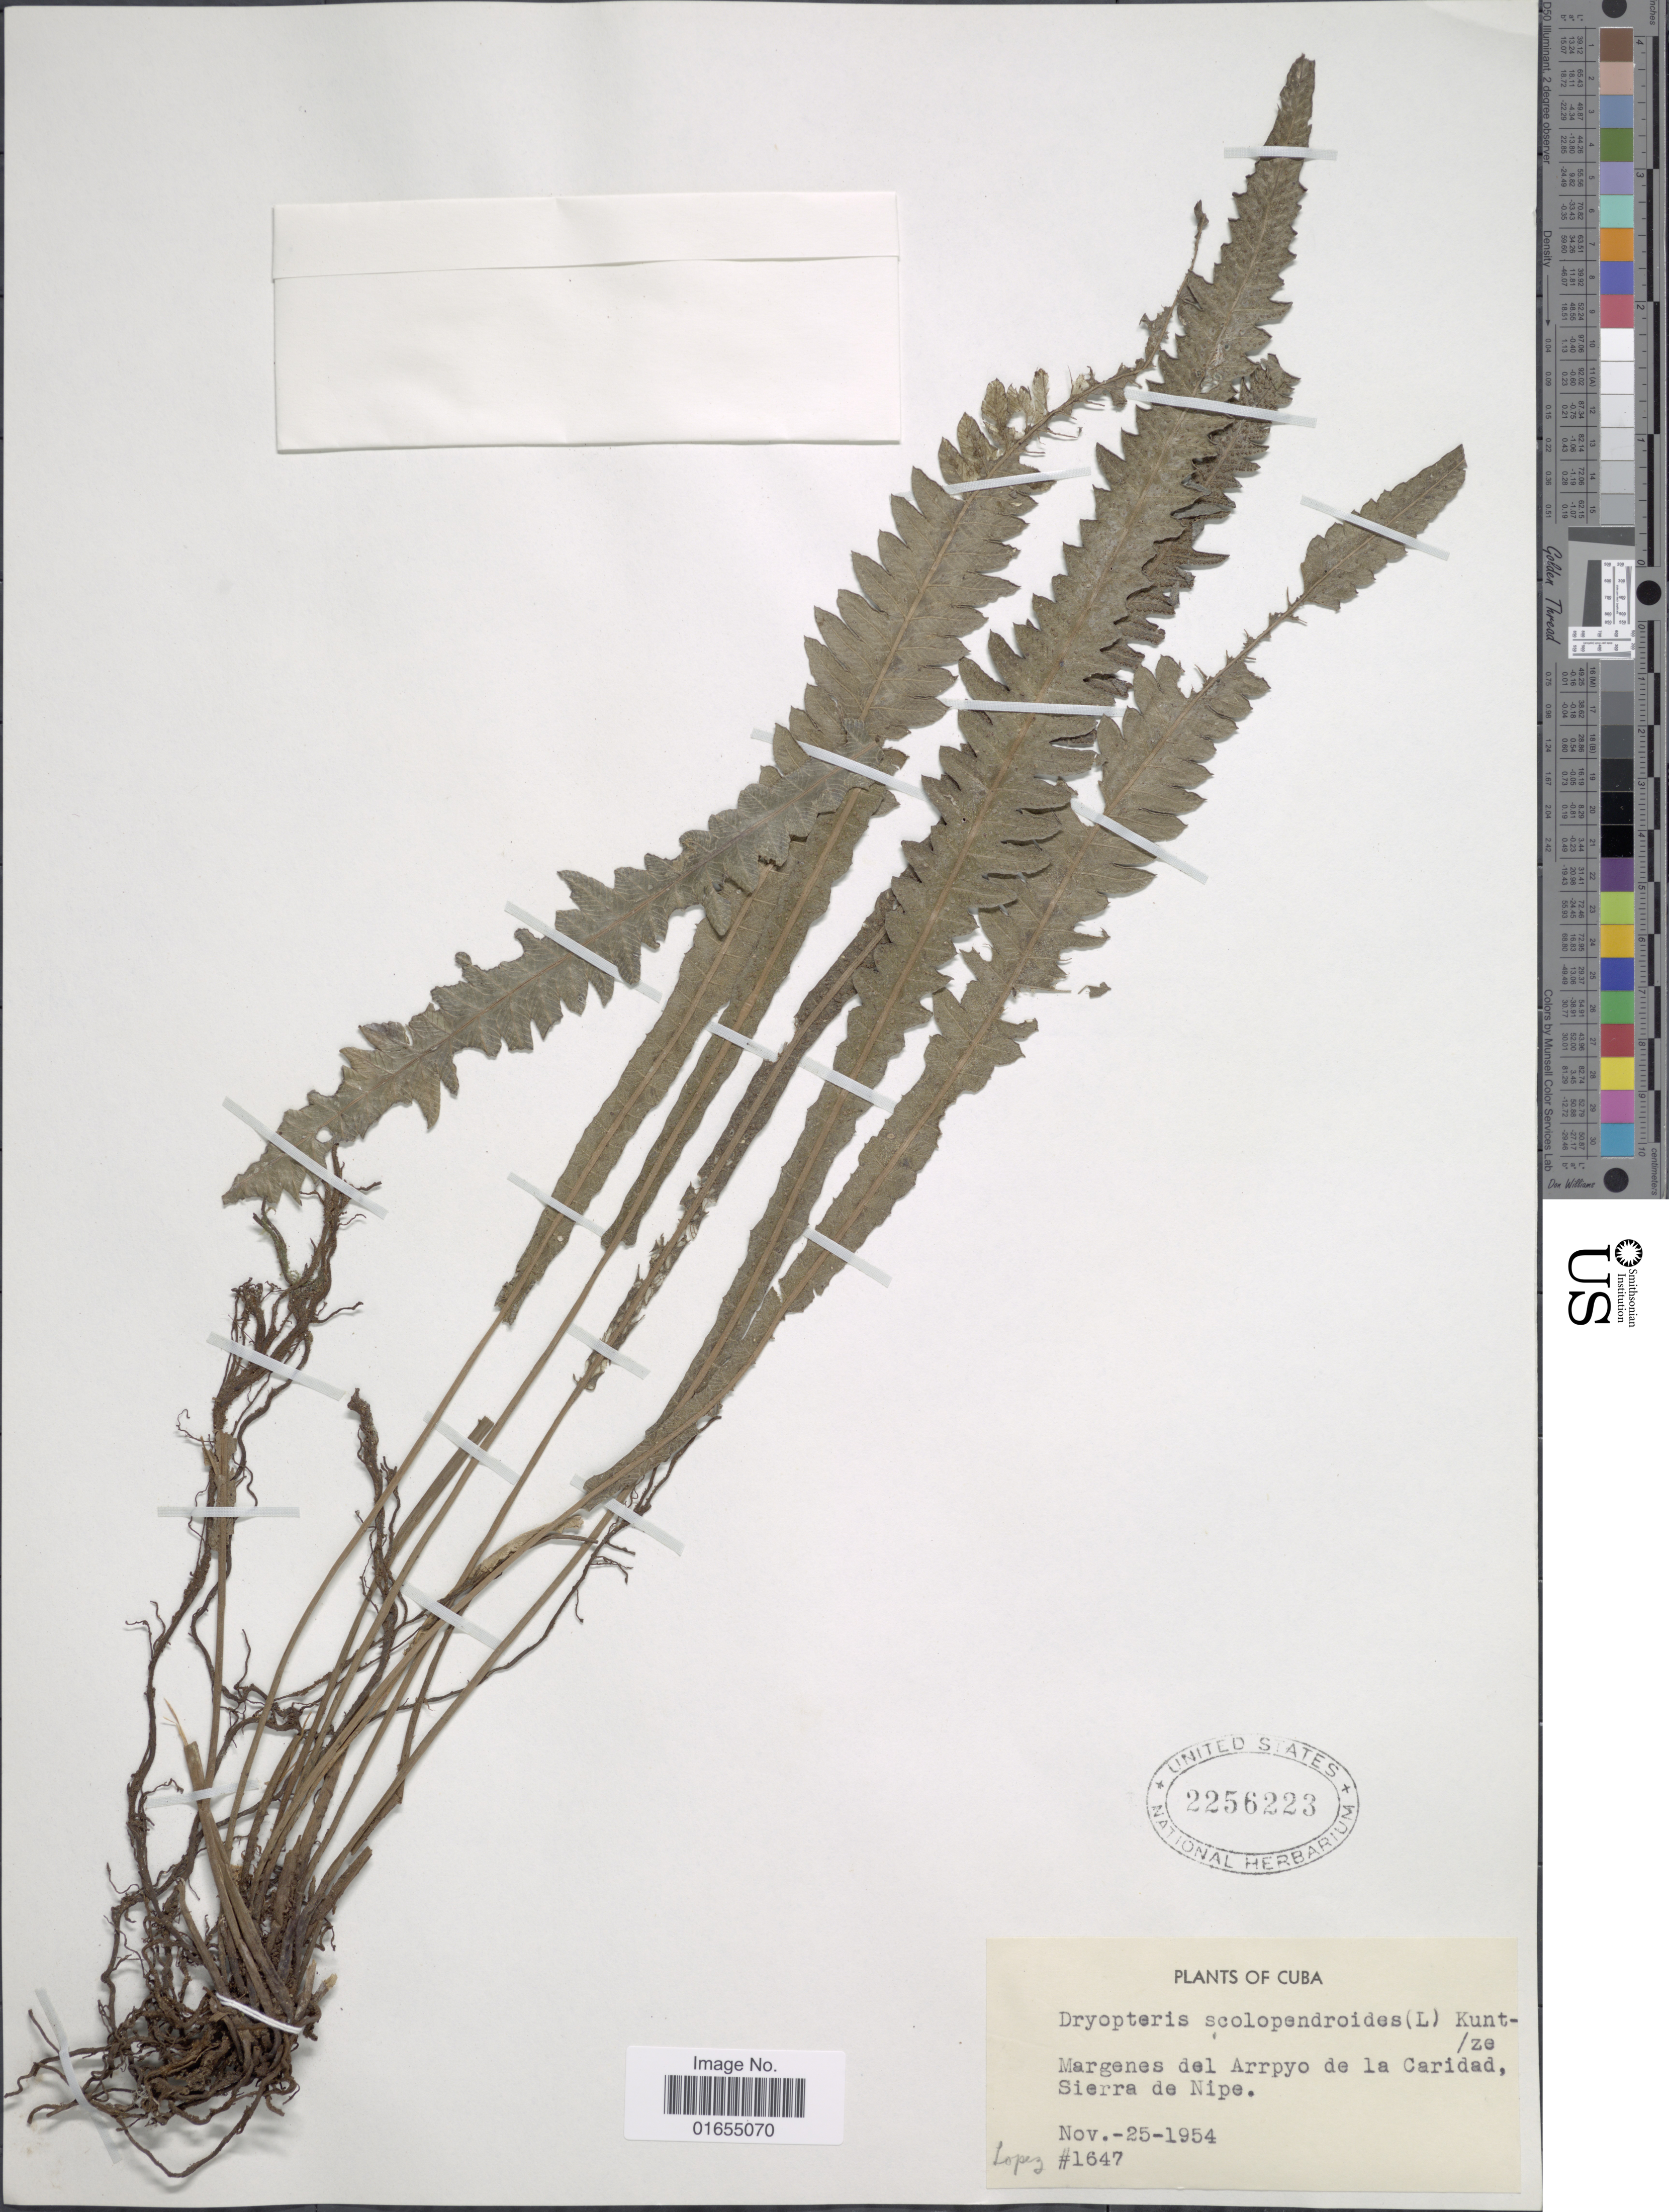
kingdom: Plantae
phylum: Tracheophyta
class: Polypodiopsida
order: Polypodiales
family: Thelypteridaceae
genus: Goniopteris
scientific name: Goniopteris scolopendrioides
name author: (L.) C. Presl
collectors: Lopez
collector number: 1647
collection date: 1954-11-25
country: Cuba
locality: Margenes del Arrpyo de la Caridad, Sierra de Nipe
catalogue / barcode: US 2256223